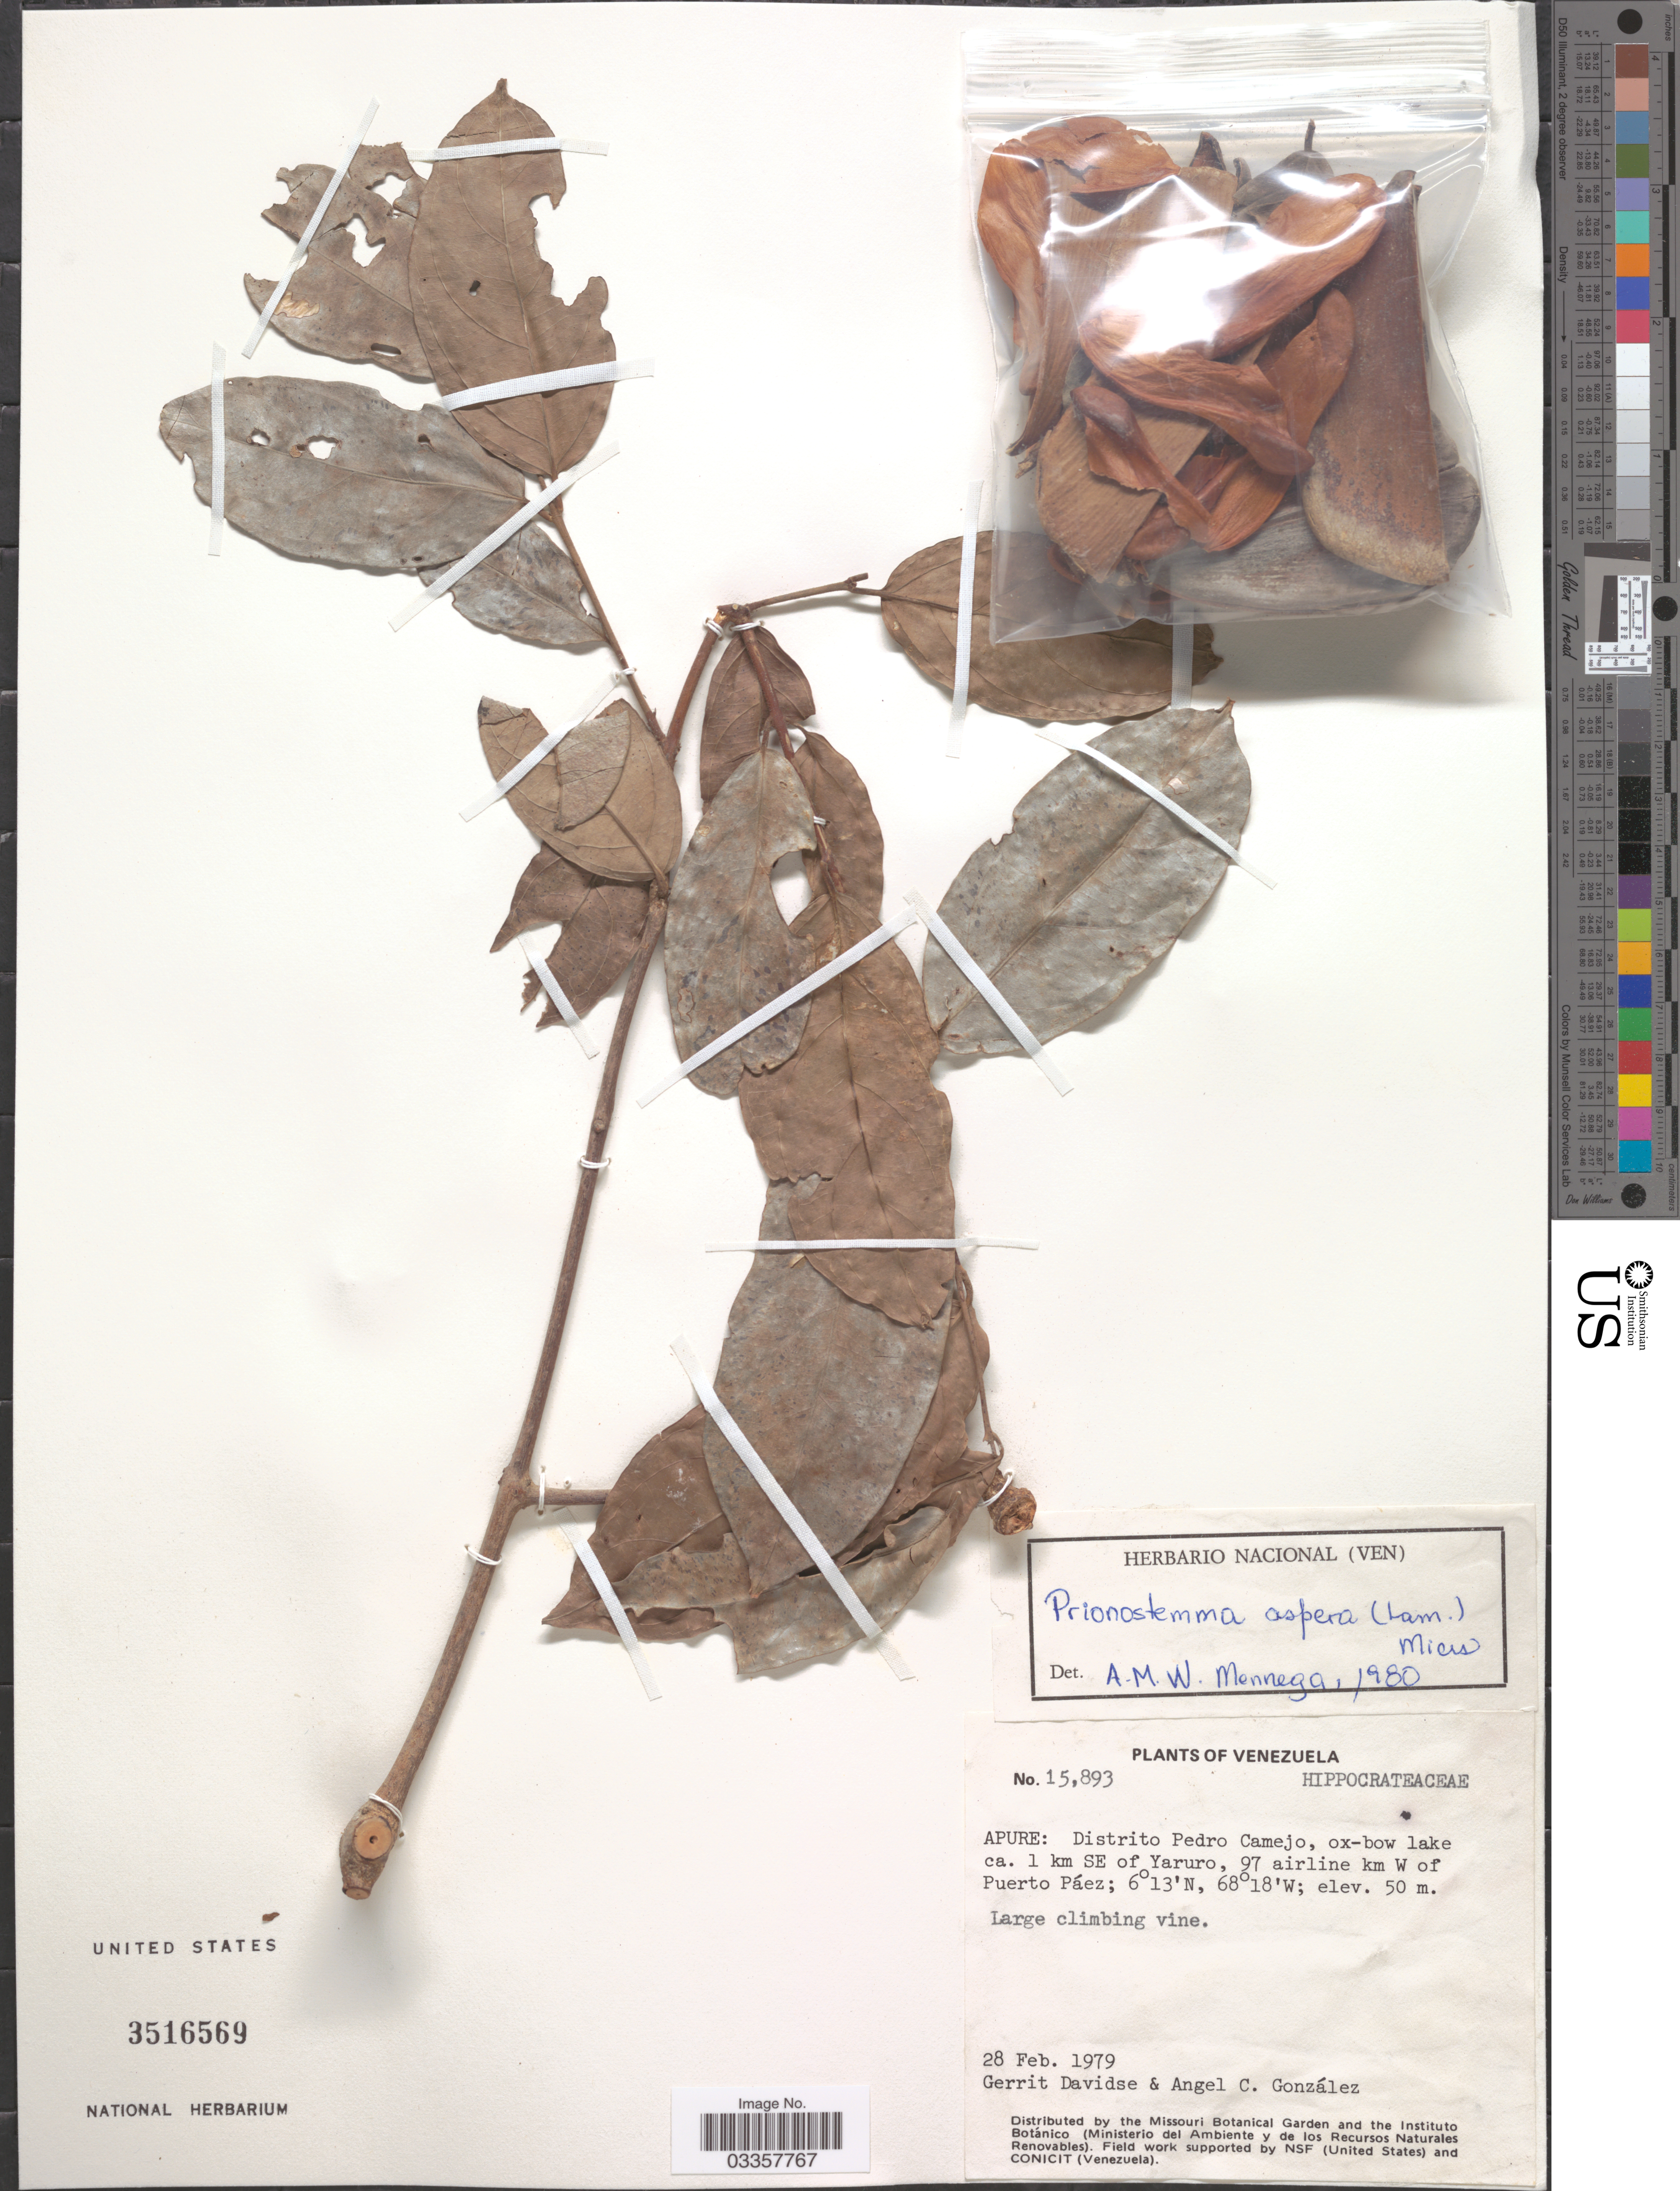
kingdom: Plantae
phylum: Tracheophyta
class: Magnoliopsida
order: Celastrales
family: Celastraceae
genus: Prionostemma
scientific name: Prionostemma aspera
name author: (Lam.) Miers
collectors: G. Davidse & A. C. González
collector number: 15893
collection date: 1979-02-28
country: Venezuela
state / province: Apure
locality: Distrito Pedro Camejo, ox-bow lake ca. 1 km SE of Yaruro, 97 airline km W of Puerto Páez.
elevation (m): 50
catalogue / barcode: US 3516569